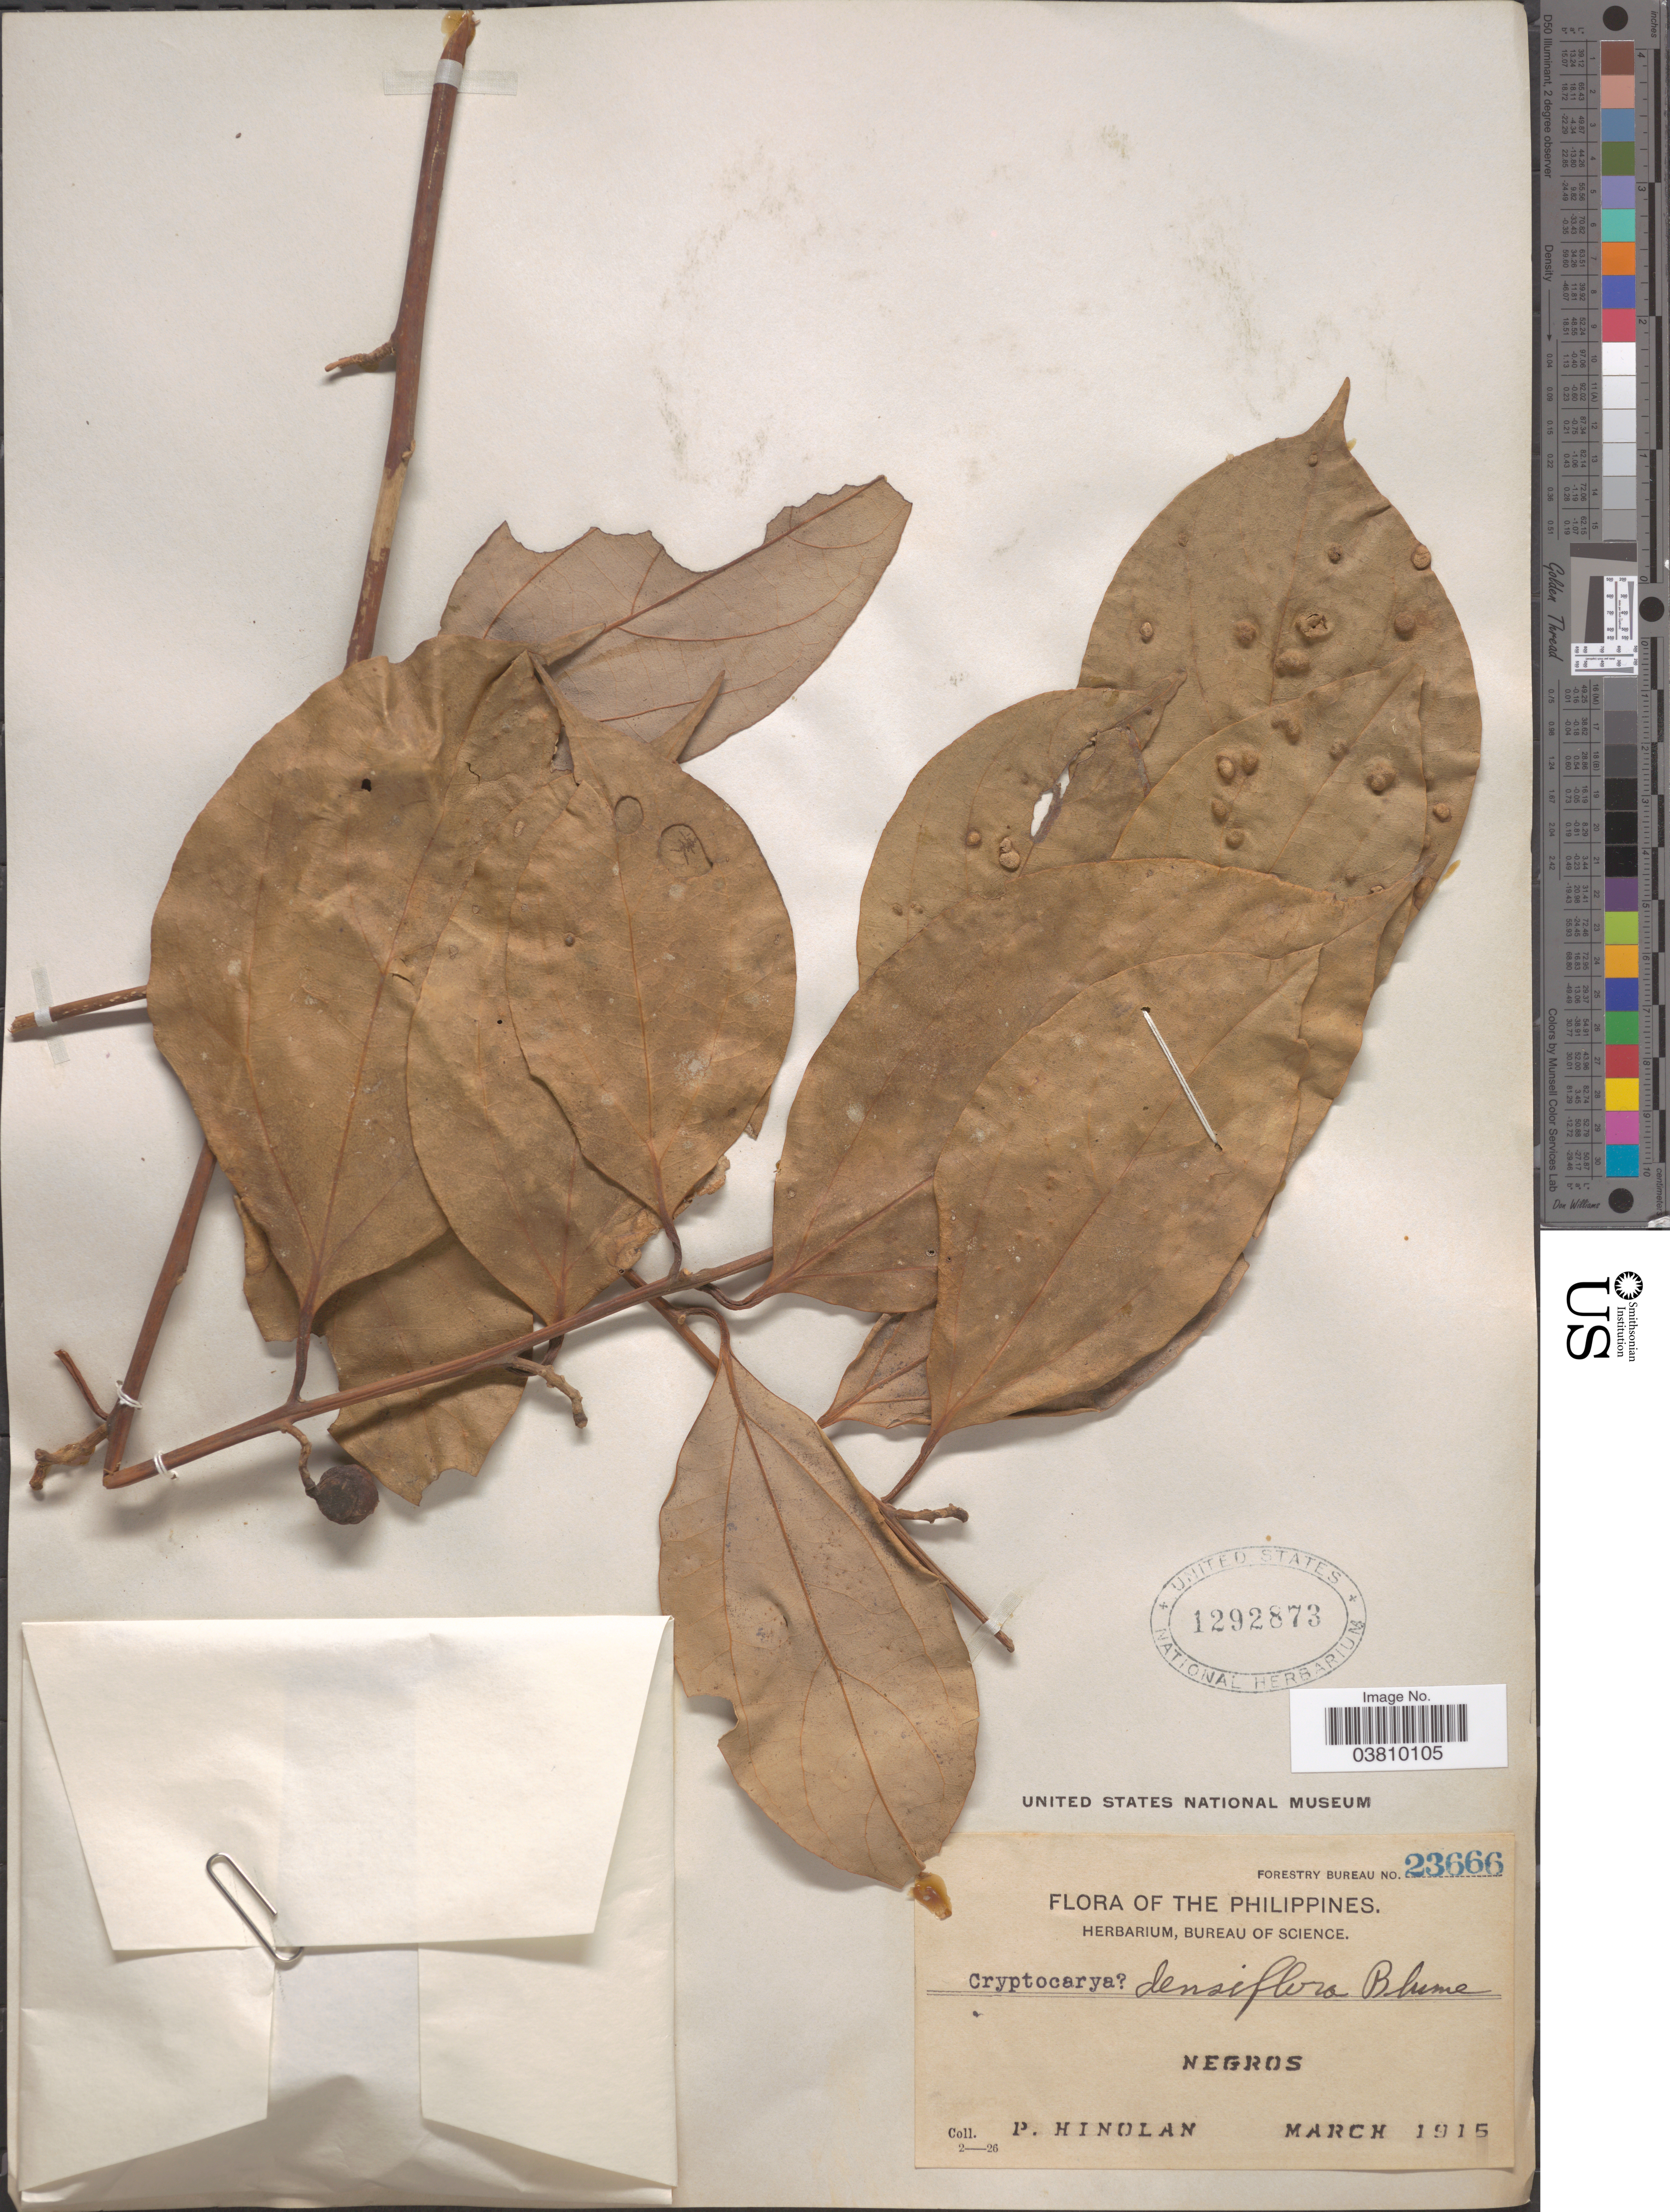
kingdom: Plantae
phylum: Tracheophyta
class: Magnoliopsida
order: Laurales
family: Lauraceae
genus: Cryptocarya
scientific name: Cryptocarya densiflora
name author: Blume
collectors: P. Hinolan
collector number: Forestry Bureau 23666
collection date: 1915-03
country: Philippines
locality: Negros.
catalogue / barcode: US 1292873